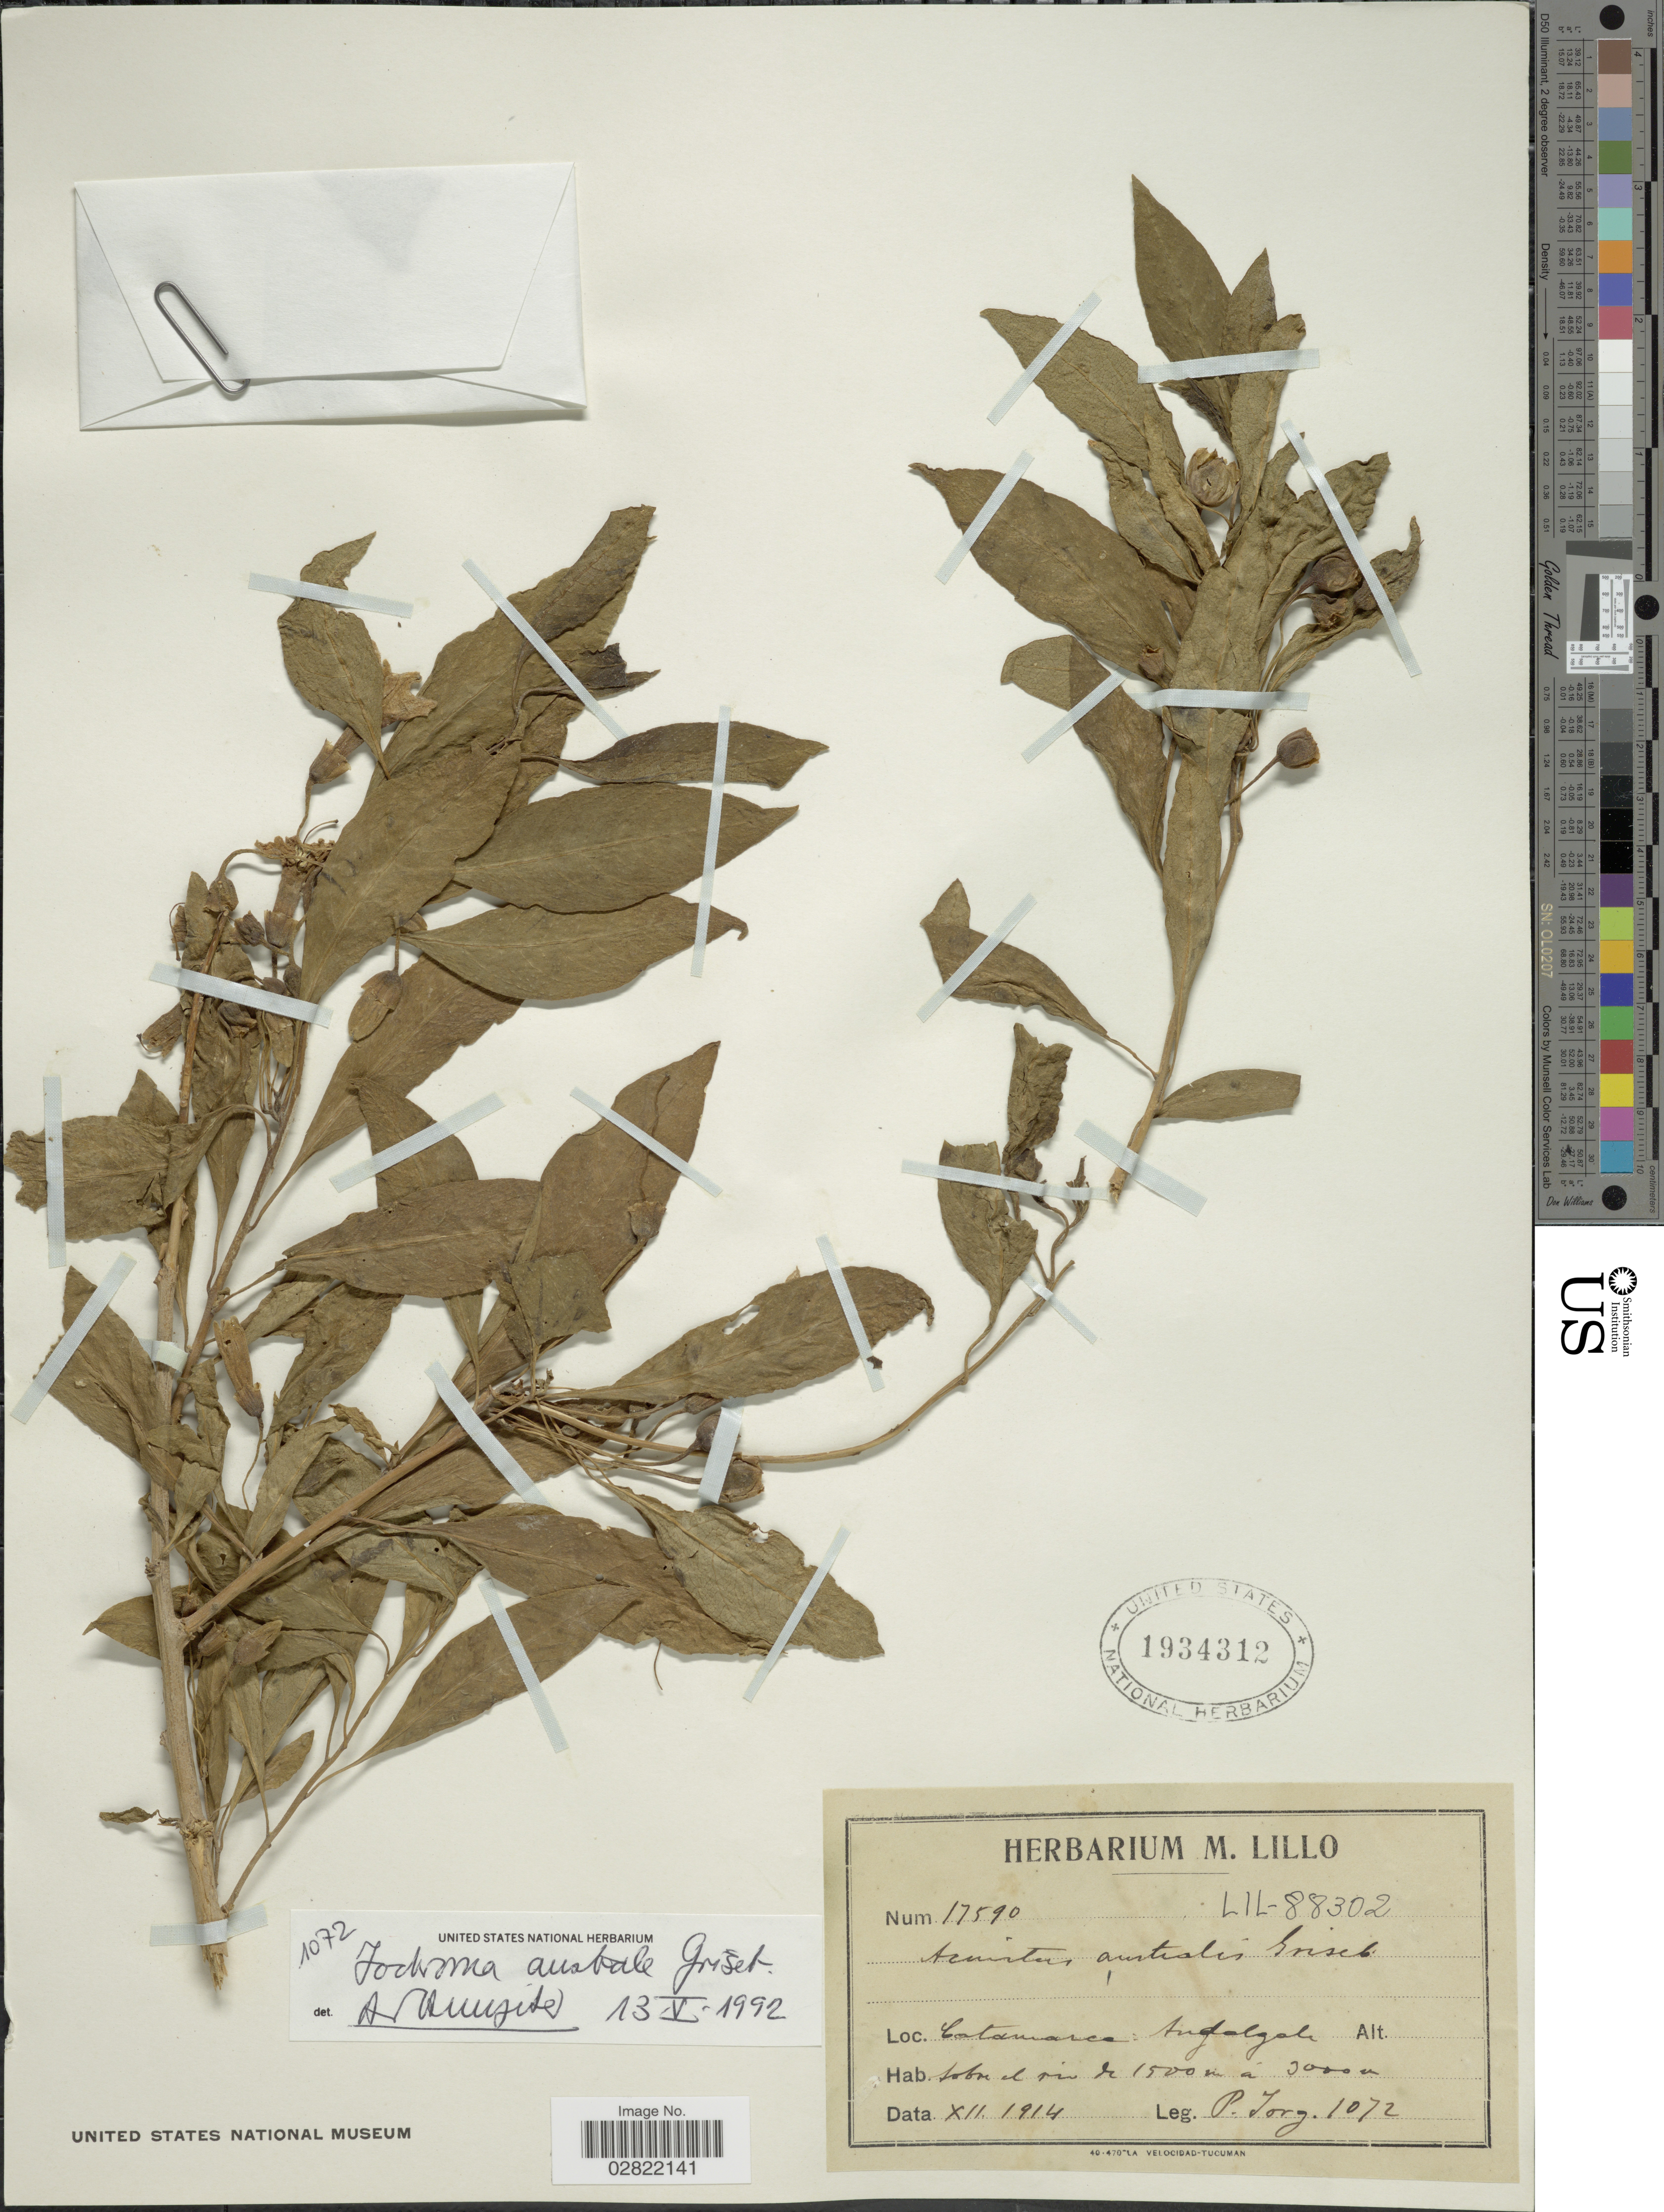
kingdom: Plantae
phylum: Tracheophyta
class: Magnoliopsida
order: Solanales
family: Solanaceae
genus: Iochroma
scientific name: Iochroma australe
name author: Griseb.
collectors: P. Jorg.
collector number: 1072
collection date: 1914-12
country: Argentina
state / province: Catamarca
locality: Catamarca: Andalgala.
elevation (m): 1500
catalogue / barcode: US 1934312